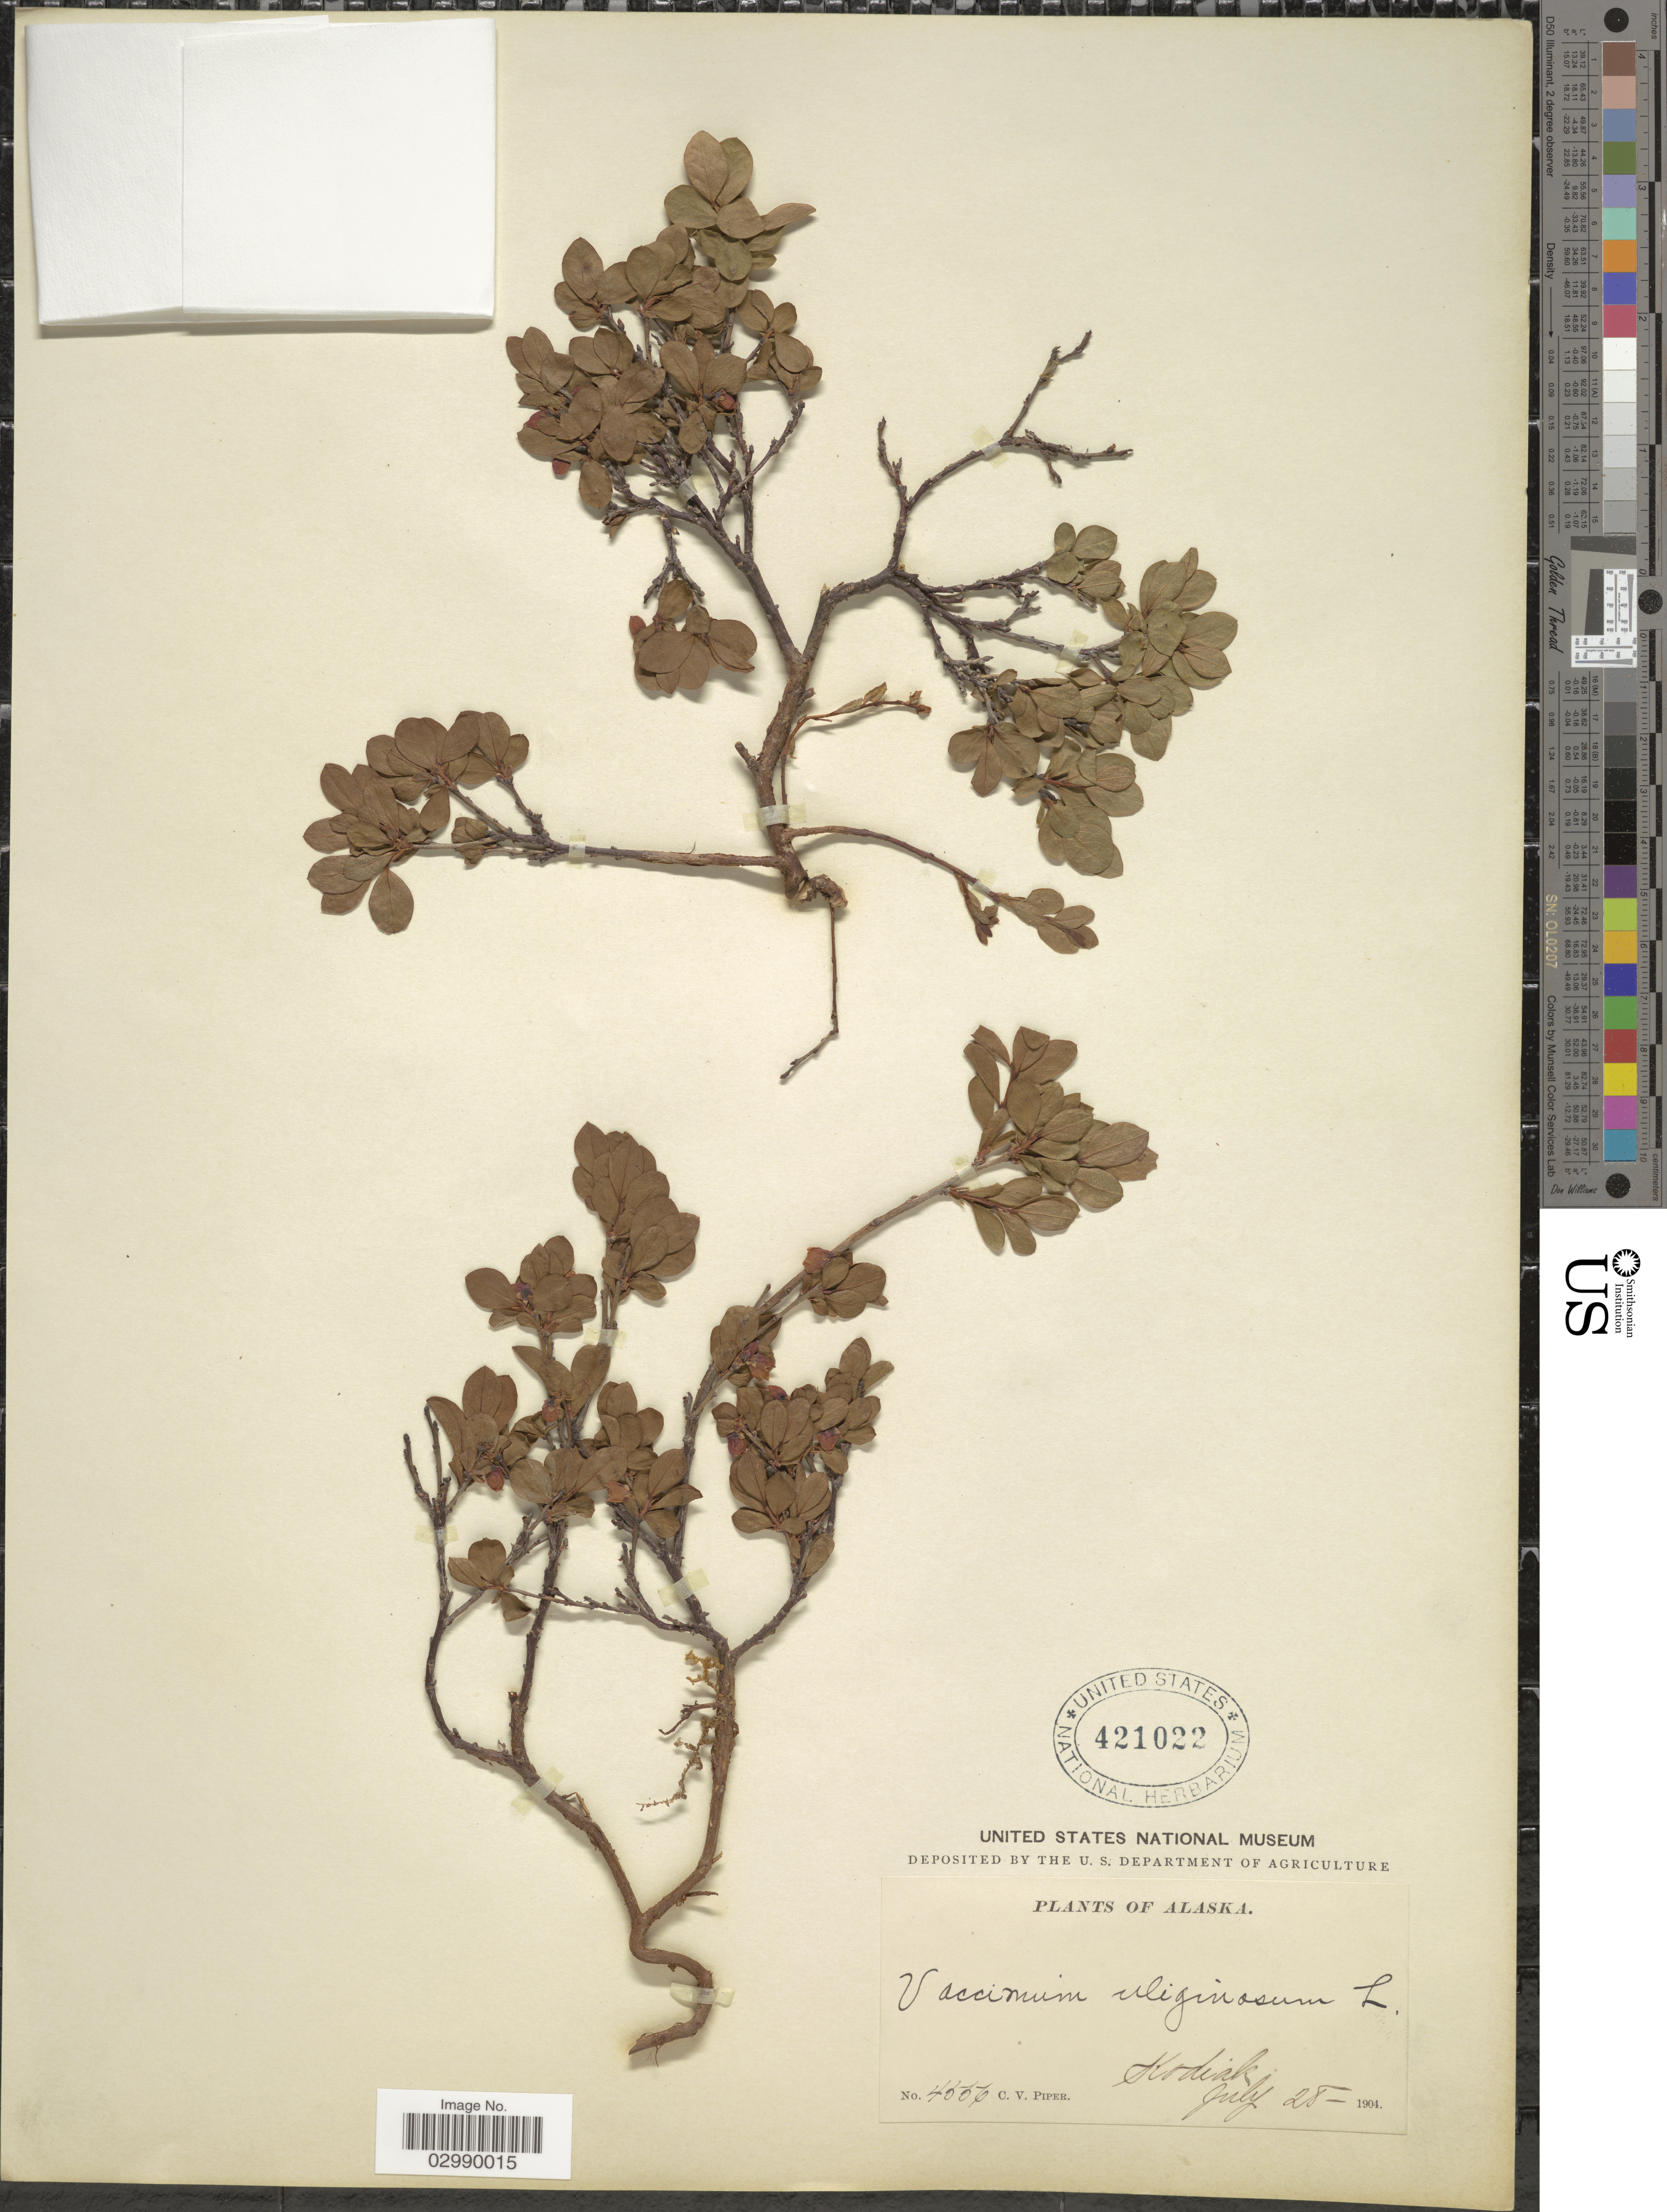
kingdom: Plantae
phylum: Tracheophyta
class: Magnoliopsida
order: Ericales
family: Ericaceae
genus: Vaccinium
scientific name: Vaccinium uliginosum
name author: L.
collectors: C. V. Piper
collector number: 4556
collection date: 1904-07-28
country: United States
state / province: Alaska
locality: Kodiak.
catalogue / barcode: US 421022